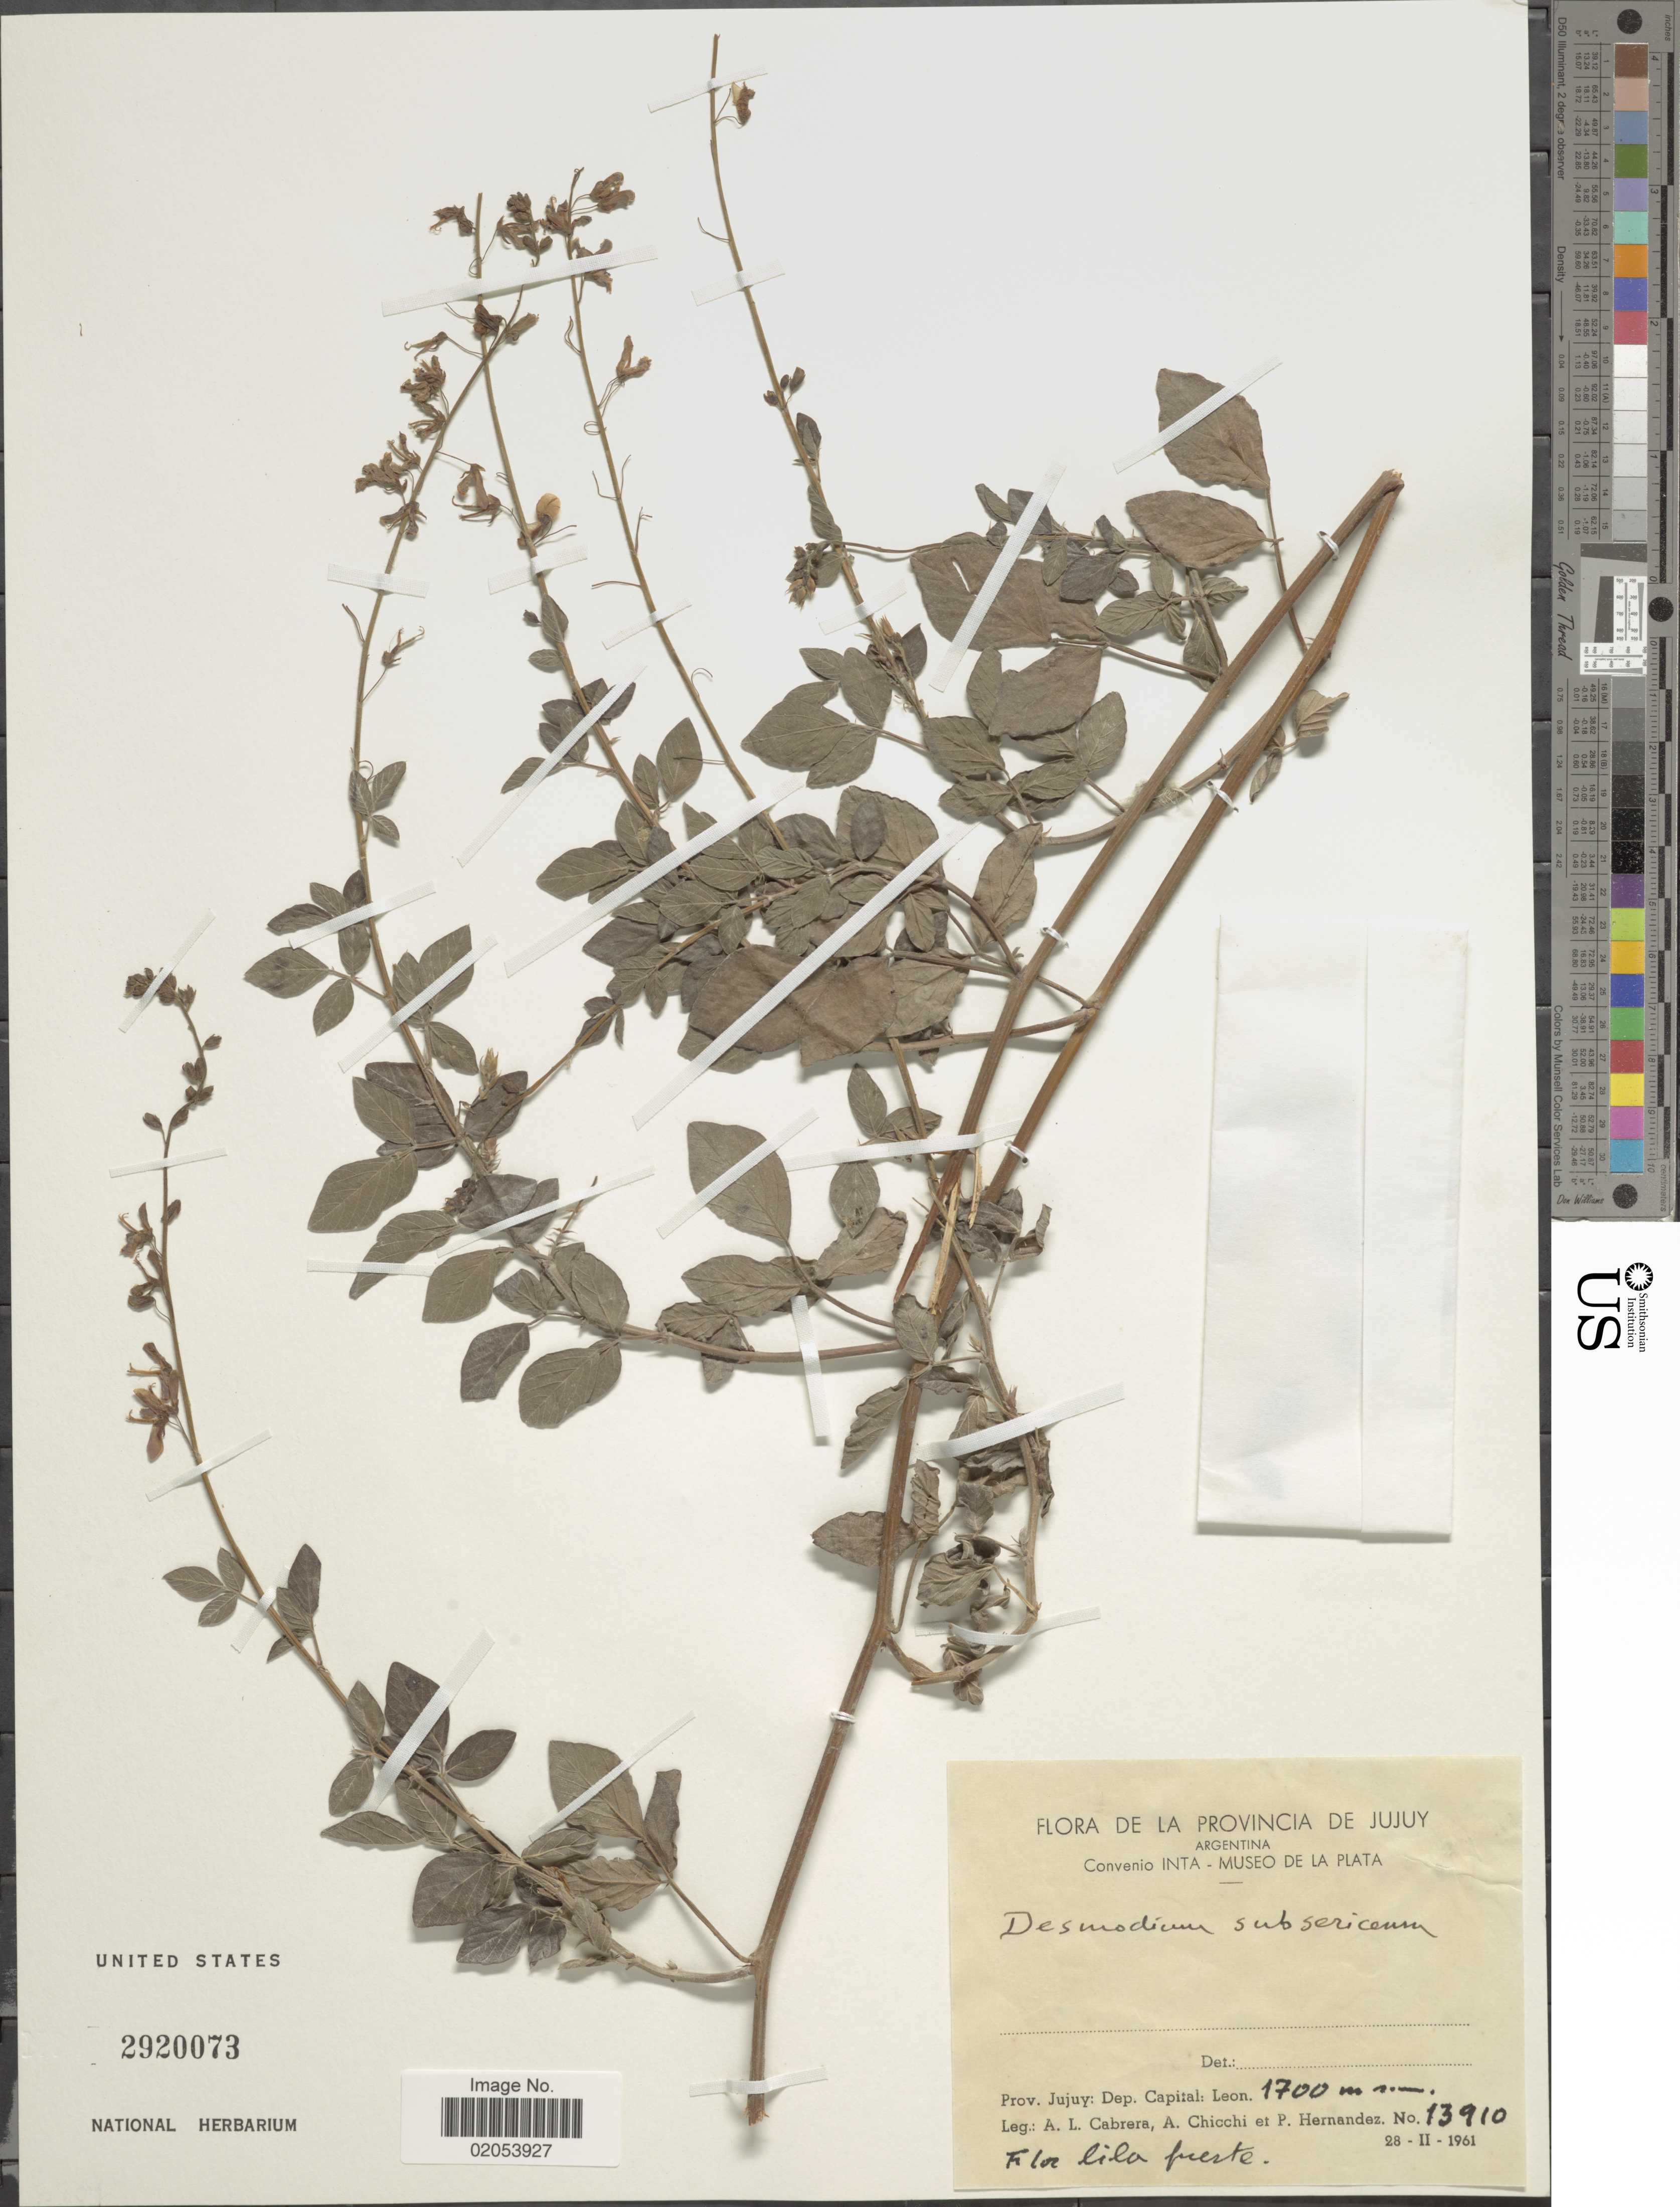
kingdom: Plantae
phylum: Tracheophyta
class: Magnoliopsida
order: Fabales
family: Fabaceae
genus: Desmodium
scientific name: Desmodium subsericeum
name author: Malme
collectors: A. L. Cabrera, A. Chicchi & P. Hernandez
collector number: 13910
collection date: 1961-02-28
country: Argentina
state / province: Jujuy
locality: Dep. Capital: Leon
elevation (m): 1700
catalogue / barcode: US 2920073